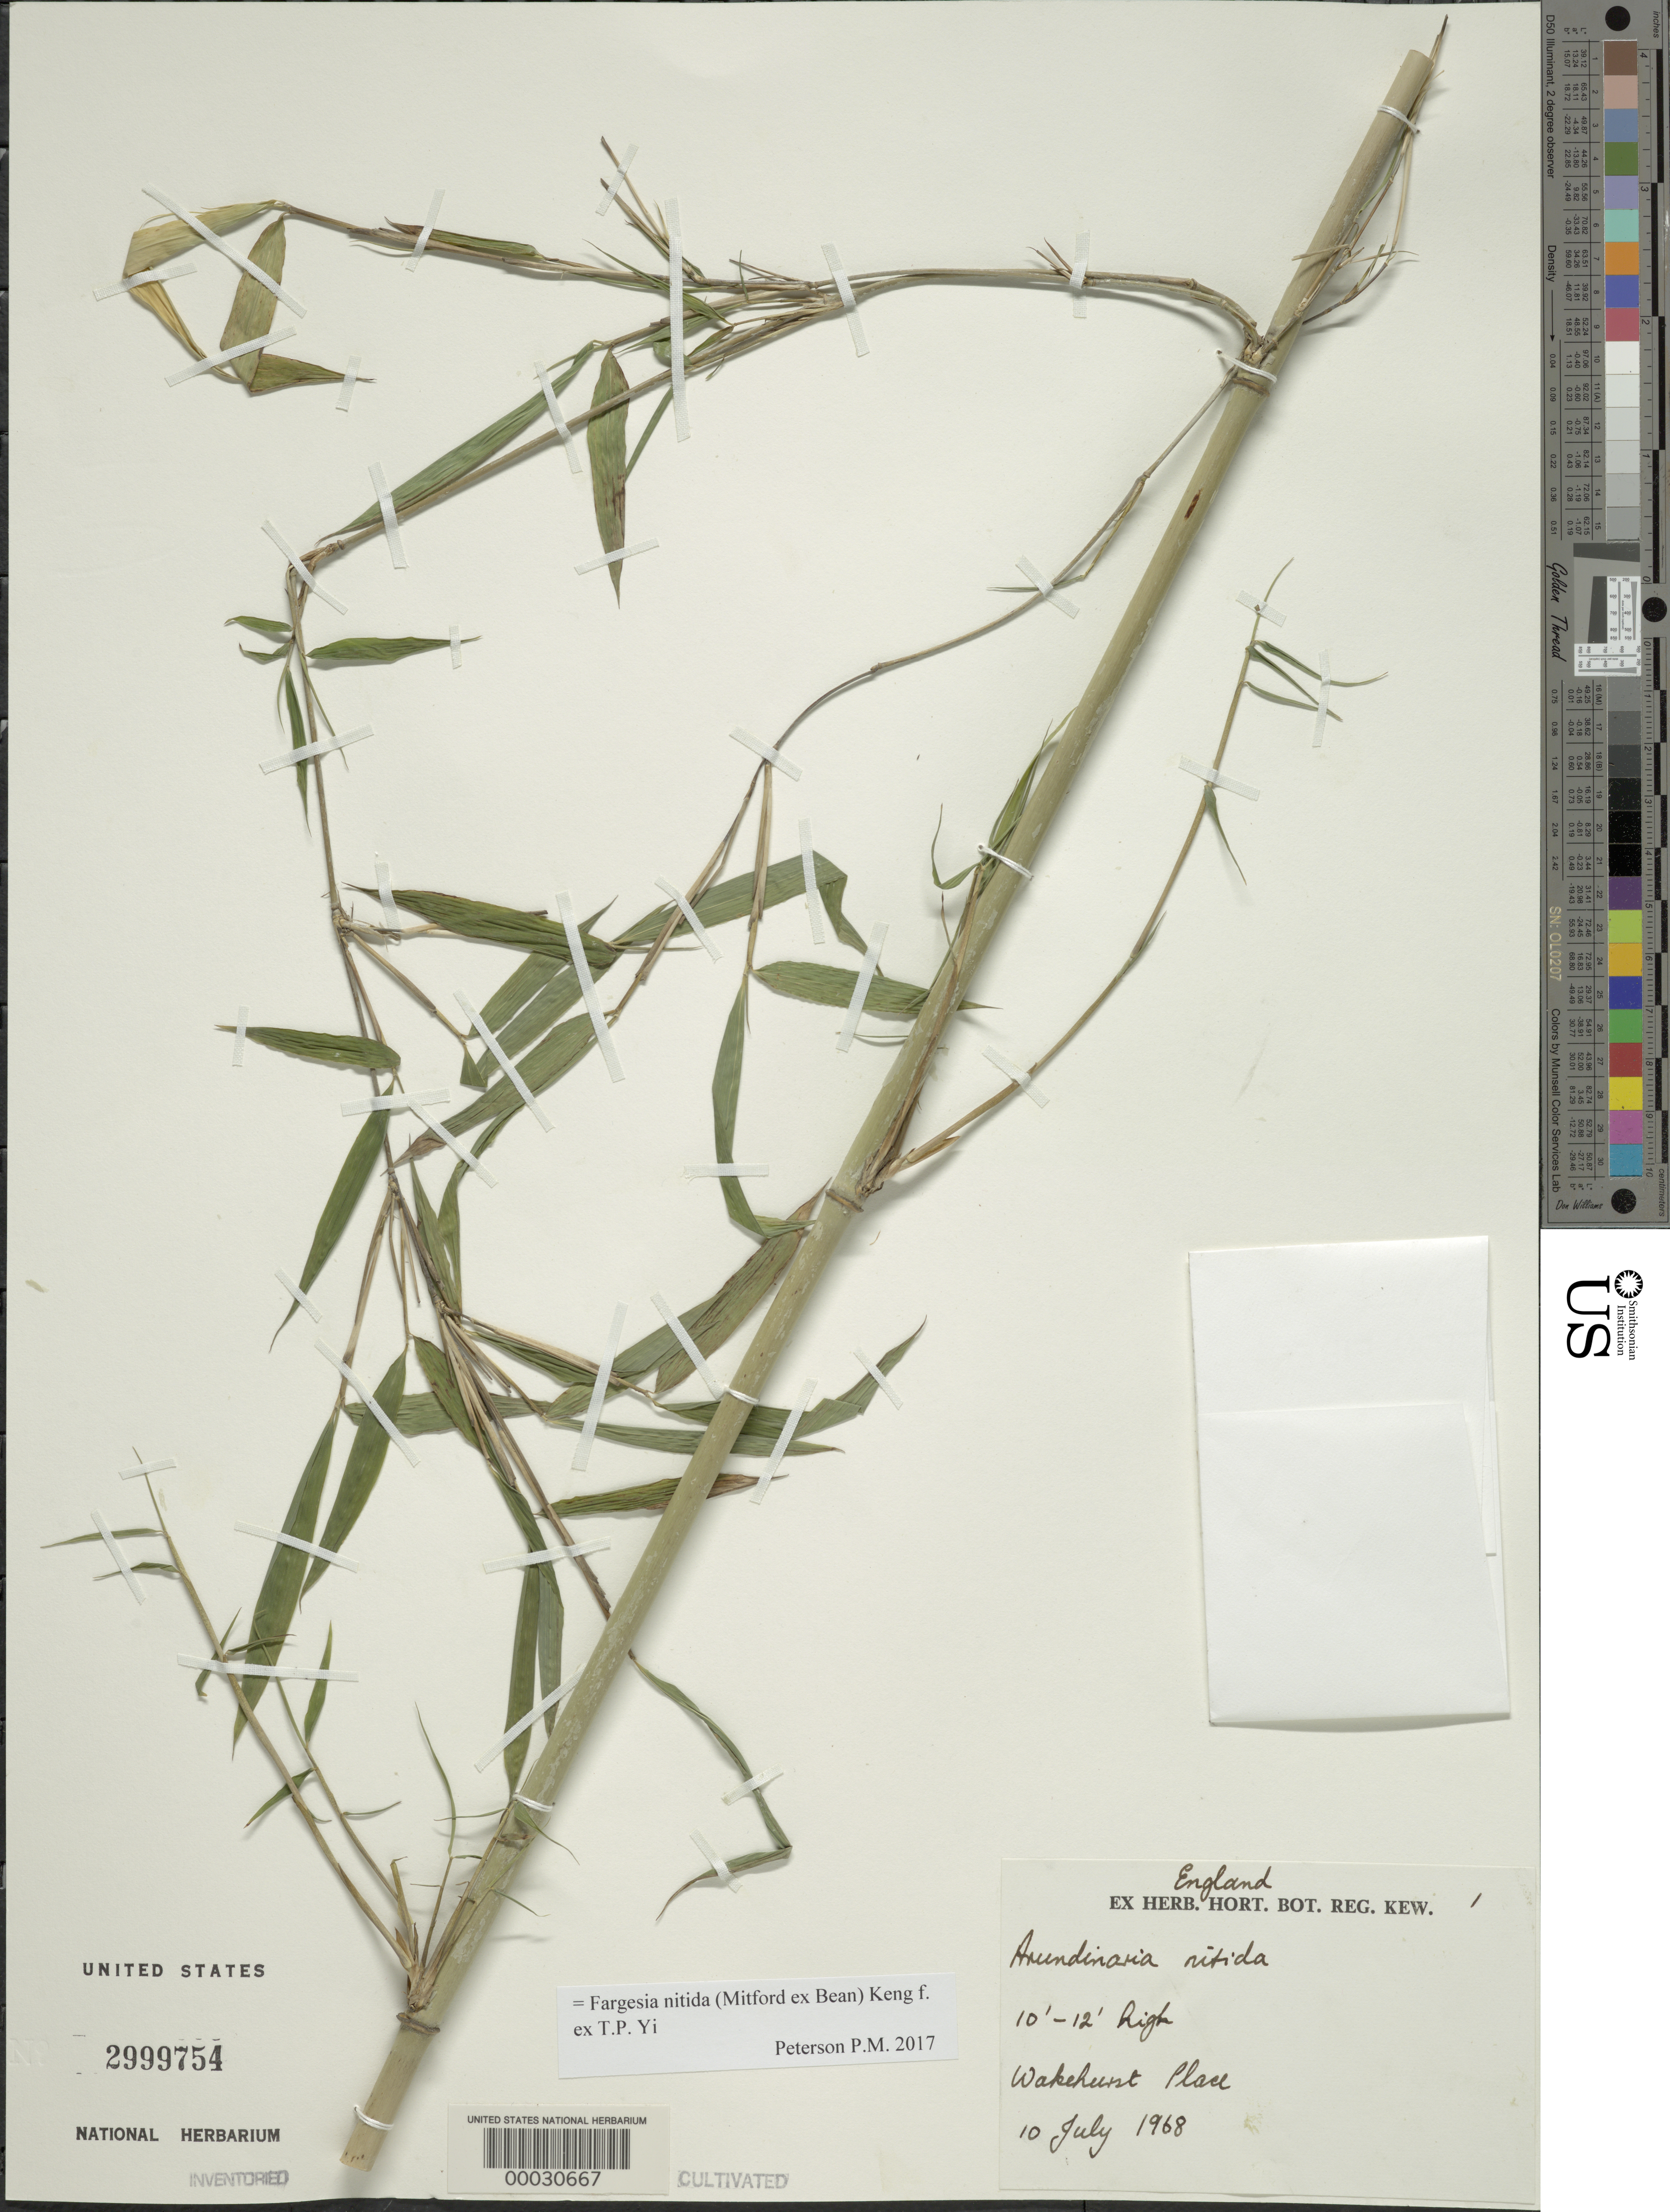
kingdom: Plantae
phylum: Tracheophyta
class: Liliopsida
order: Poales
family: Poaceae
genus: Fargesia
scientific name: Fargesia nitida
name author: (Mitford ex Stapf) Keng f. ex T.P. Yi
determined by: Poaceae Reorganization Project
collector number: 1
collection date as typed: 10 Jul 1968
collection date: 1968-07-10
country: United Kingdom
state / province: England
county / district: East Sussex / West Sussex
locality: Wakehurst place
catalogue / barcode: US 2999754